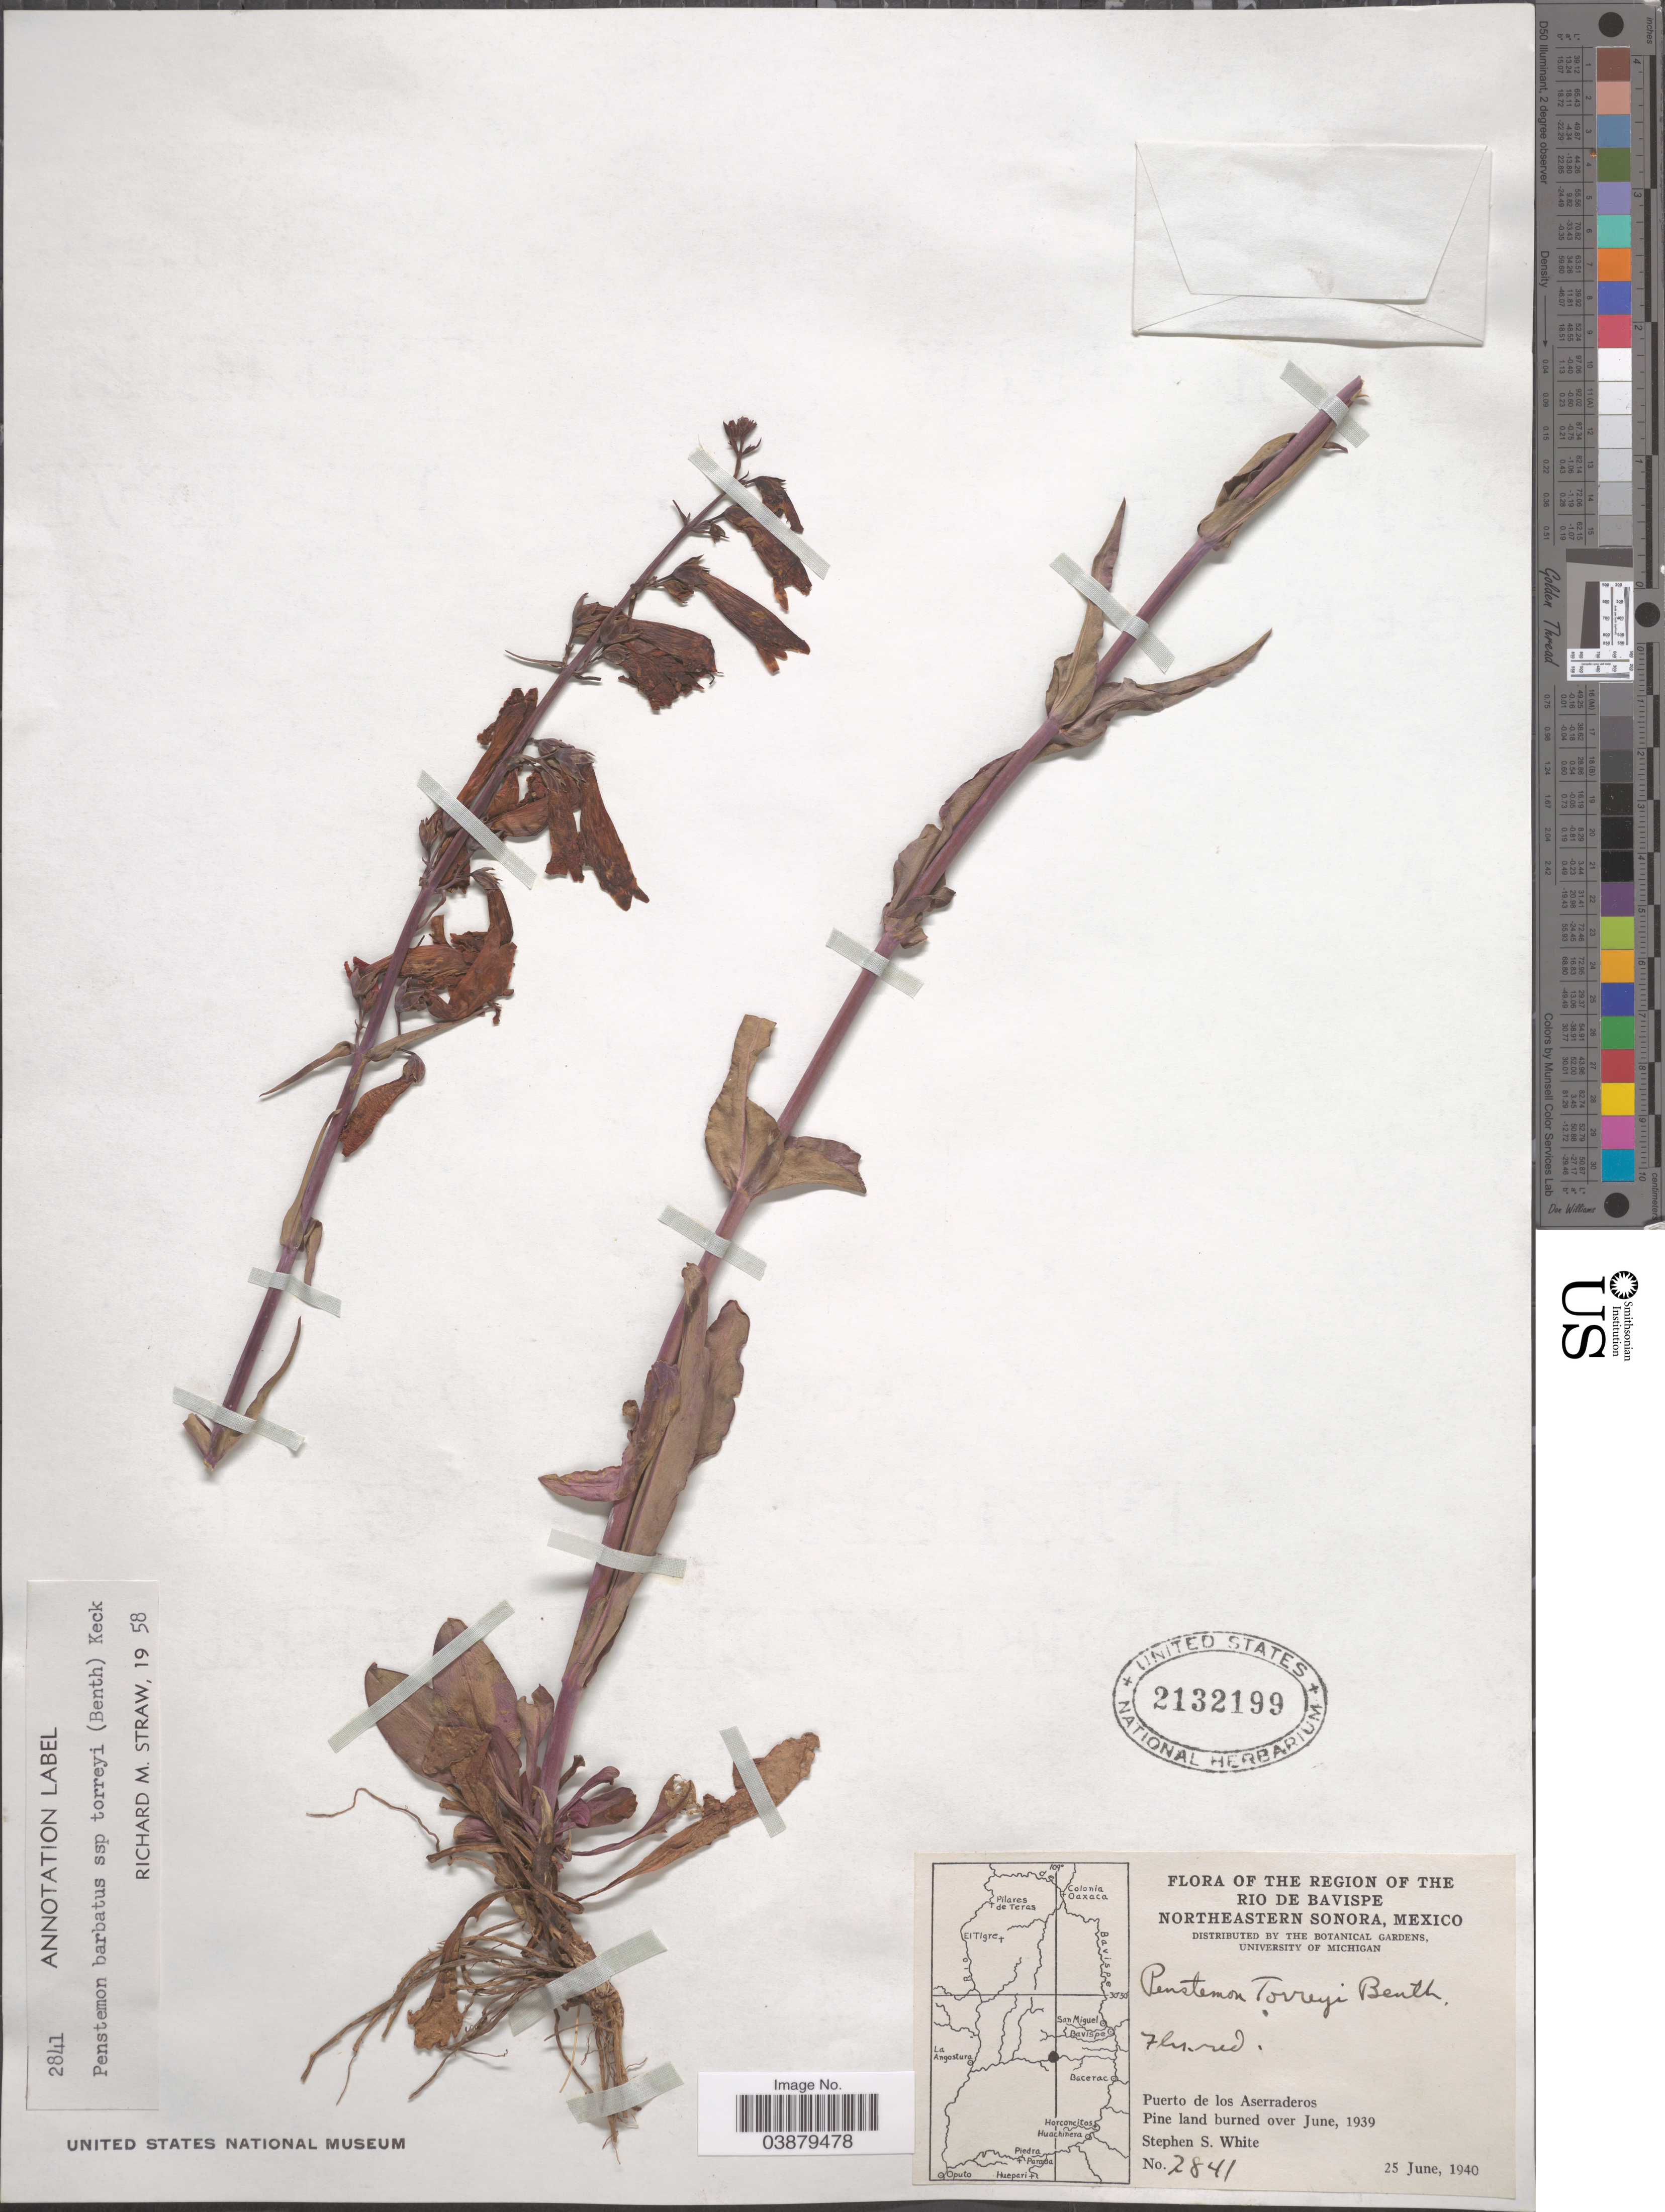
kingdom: Plantae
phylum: Tracheophyta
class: Magnoliopsida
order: Lamiales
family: Plantaginaceae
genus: Penstemon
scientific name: Penstemon barbatus subsp. torreyi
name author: (Benth.) D.D. Keck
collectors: S. S. White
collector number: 2841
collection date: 1940-06-25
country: Mexico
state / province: Sonora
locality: The Region of the Rio de Bavispe. Northeastern Sonora. Puerto de los Aserraderos.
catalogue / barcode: US 2132199